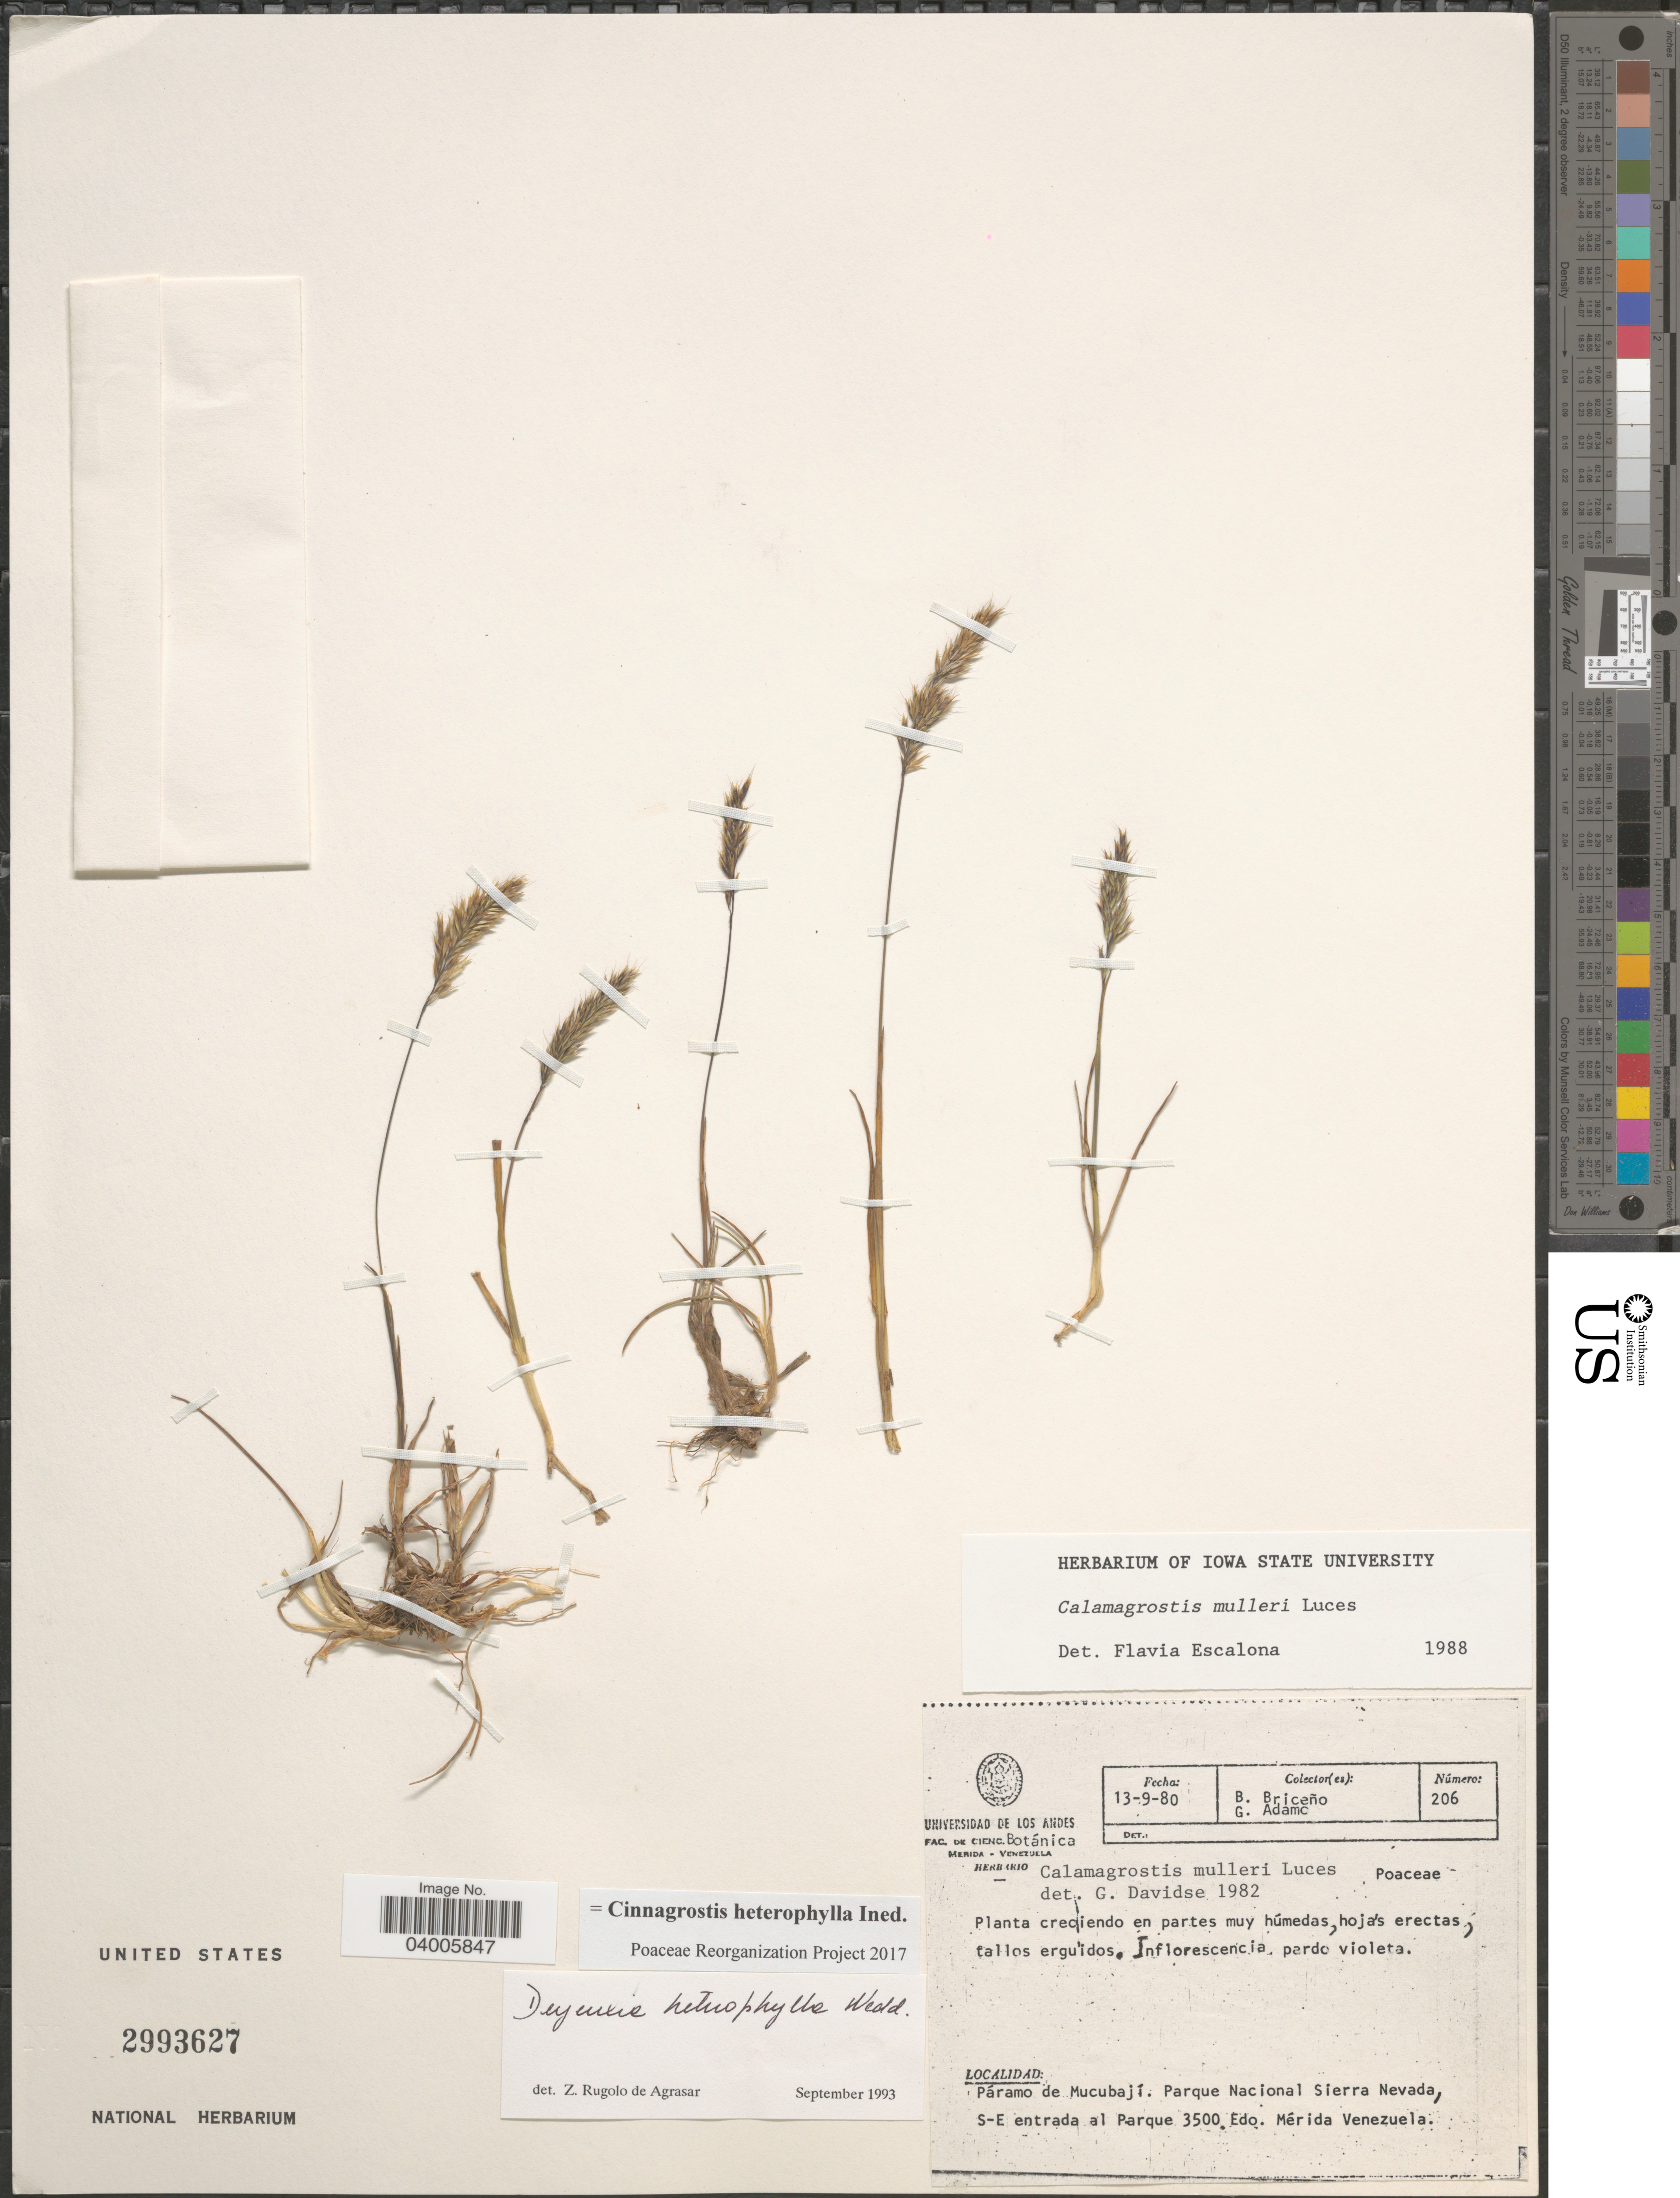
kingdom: Plantae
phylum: Tracheophyta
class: Liliopsida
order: Poales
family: Poaceae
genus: Cinnagrostis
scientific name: Cinnagrostis heterophylla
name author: (Wedd.) P.M. Peterson et al.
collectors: B. Briceño & G. Adamo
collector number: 206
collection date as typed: Transcribed d/m/y: 13/9/80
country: Venezuela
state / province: Merida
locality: Páramo de Mucubají. Parque Nacional Sierra Nevada, S-E entrada al Parque.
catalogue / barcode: US 2993627